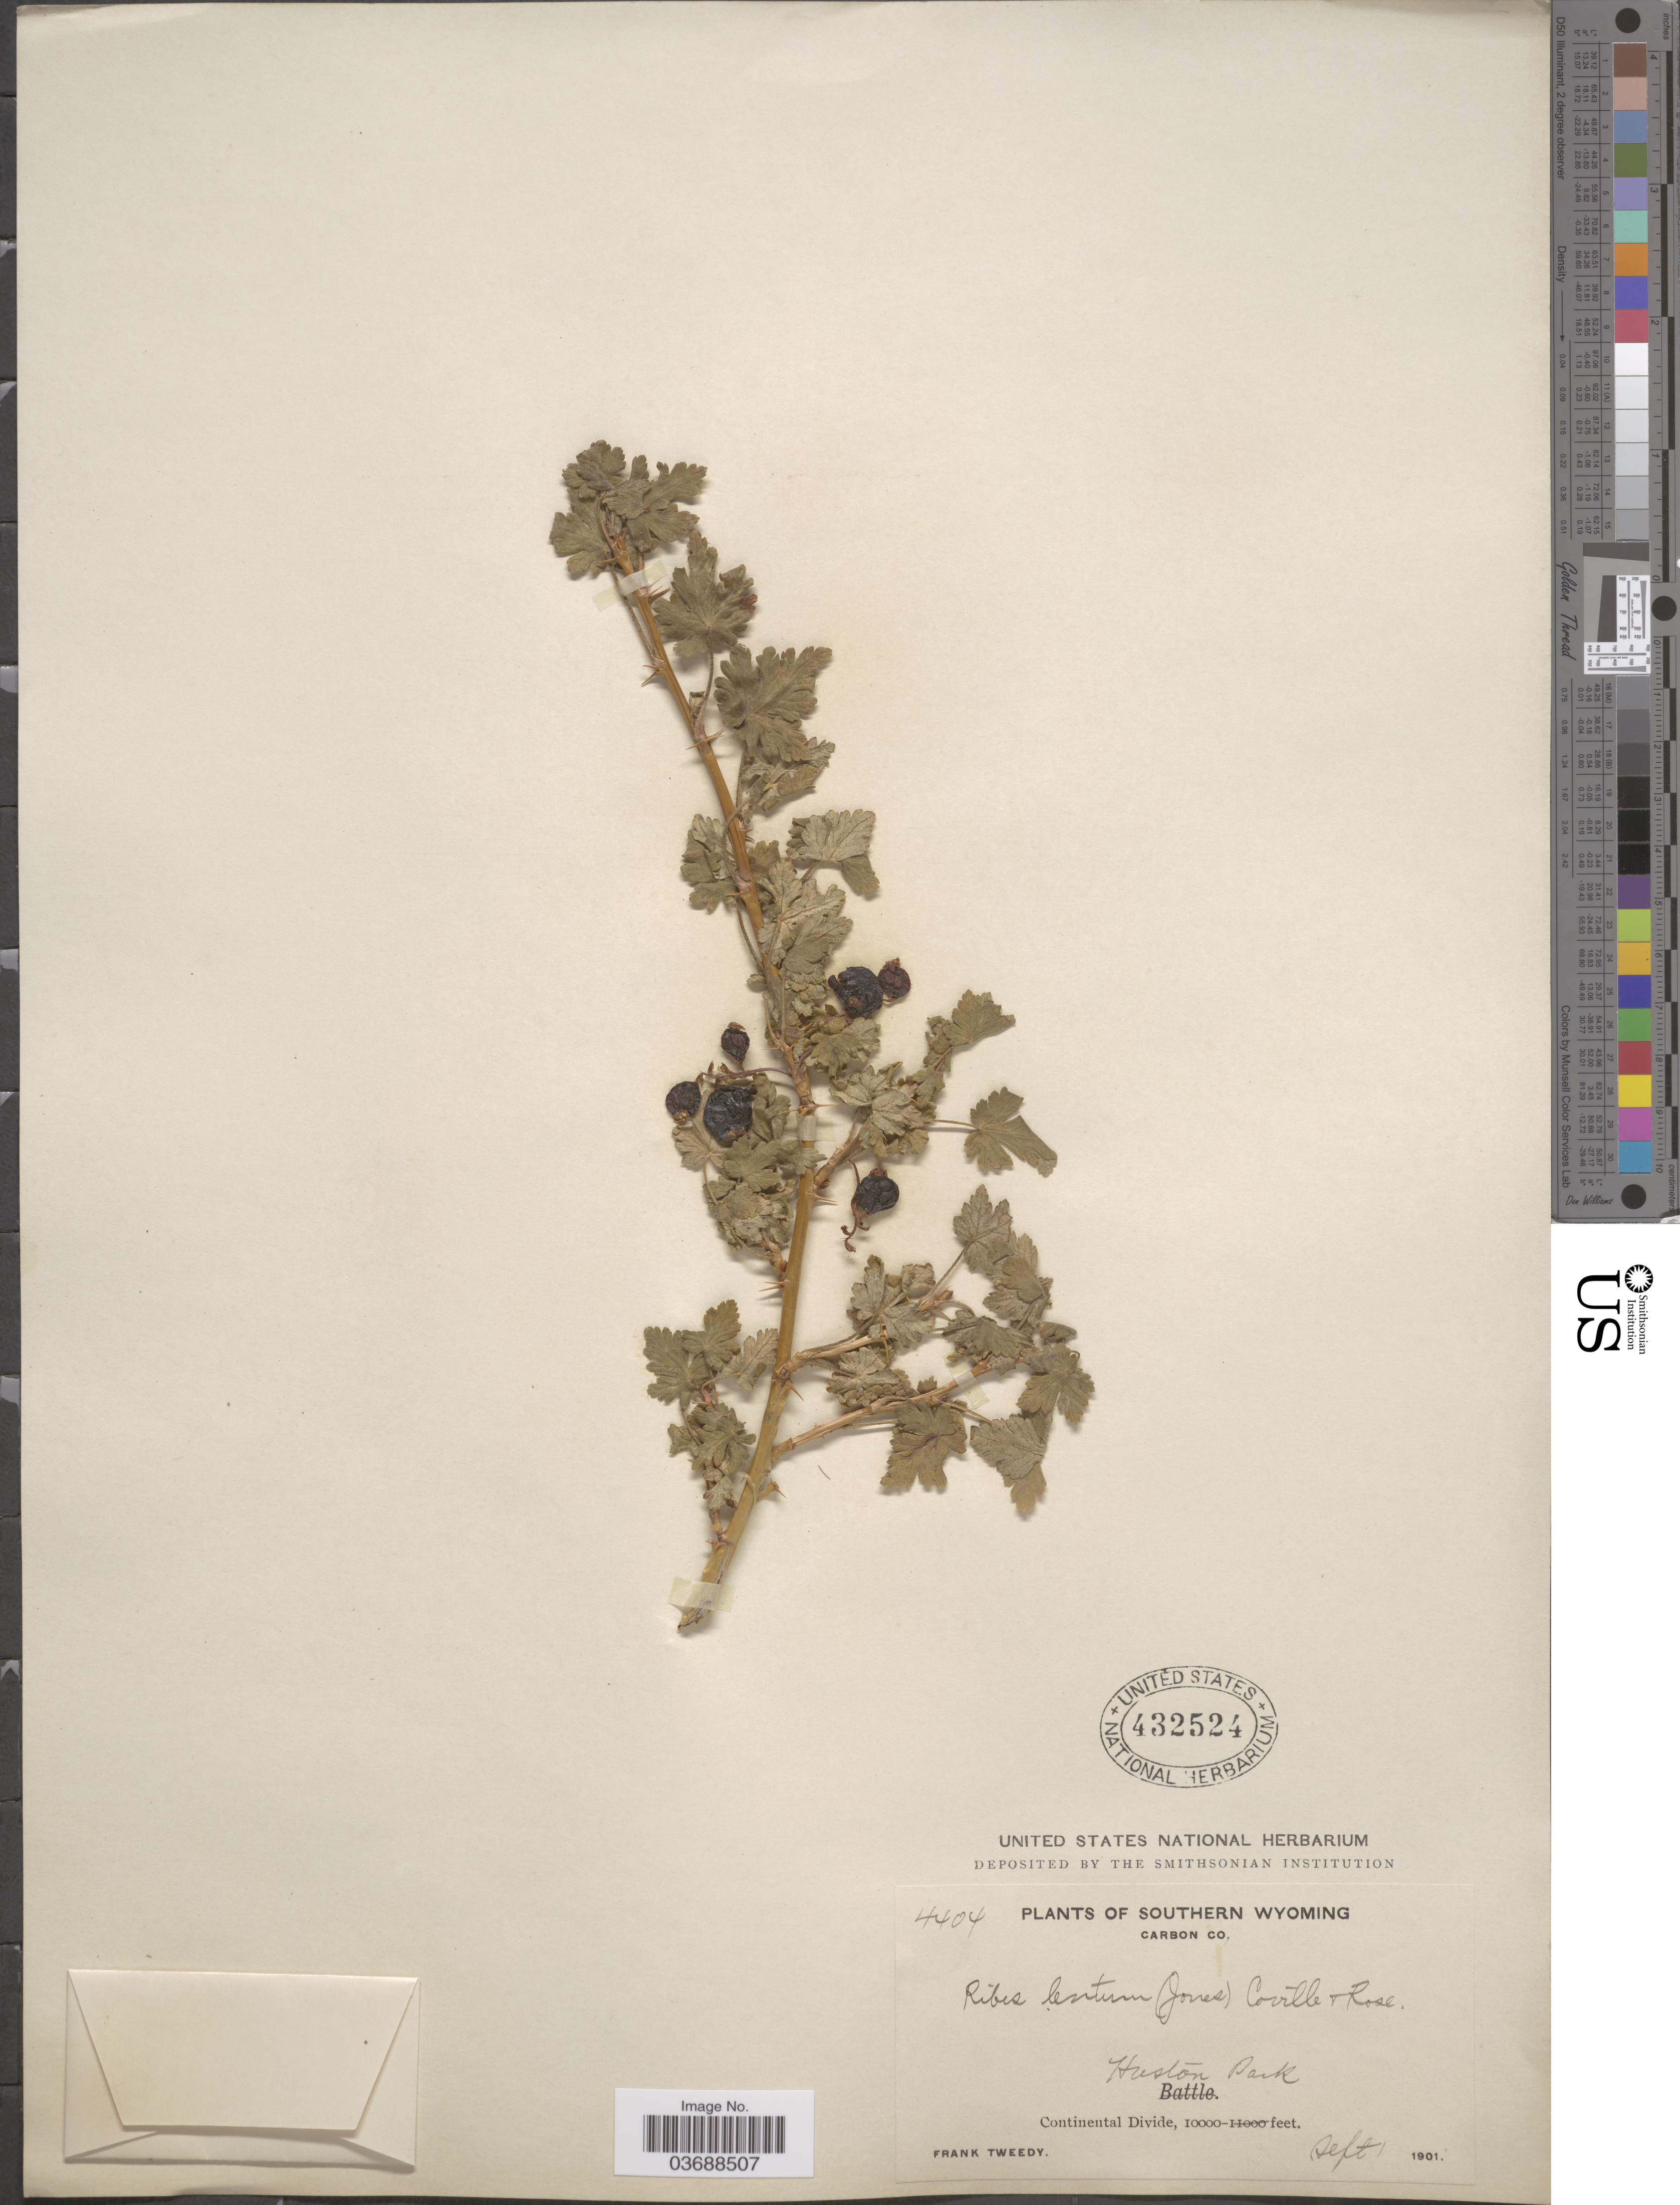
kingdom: Plantae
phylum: Tracheophyta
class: Magnoliopsida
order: Saxifragales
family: Grossulariaceae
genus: Ribes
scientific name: Ribes montigenum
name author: McClatchie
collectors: F. Tweedy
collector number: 4404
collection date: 1901-09-01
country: United States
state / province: Wyoming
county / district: Carbon County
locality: Huston Park, Continental Divide.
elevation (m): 3048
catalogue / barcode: US 432524